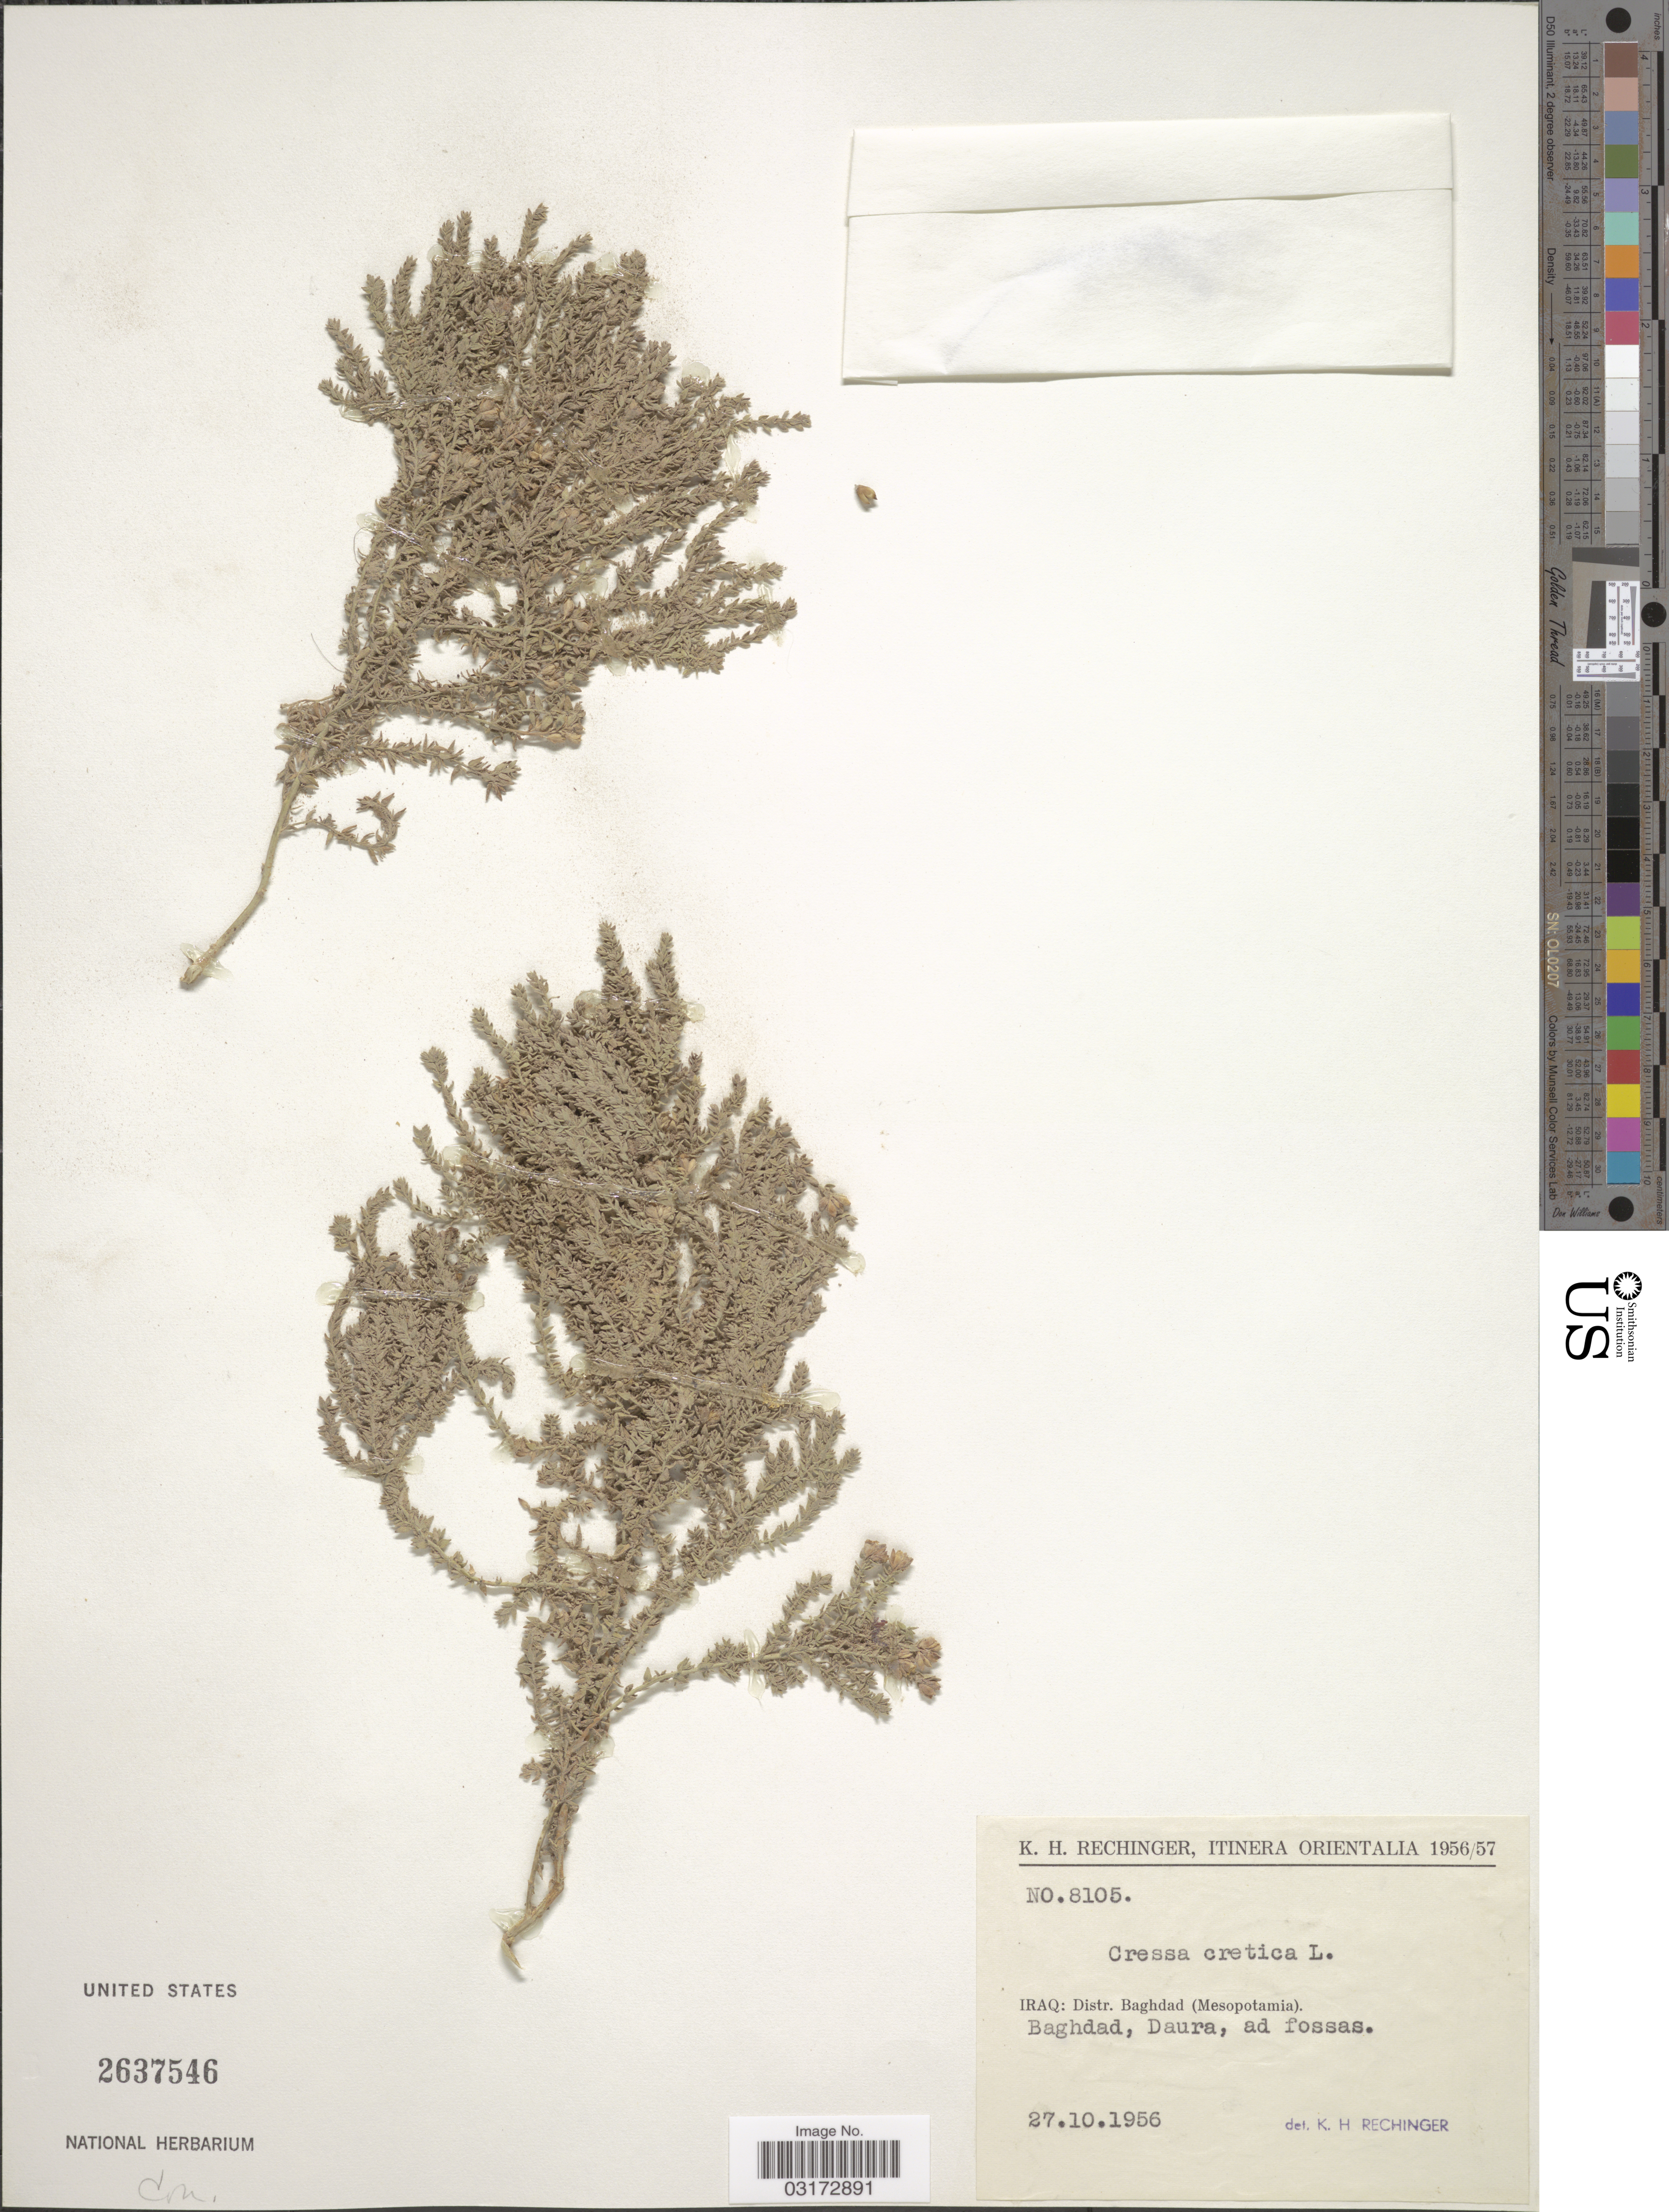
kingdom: Plantae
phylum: Tracheophyta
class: Magnoliopsida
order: Solanales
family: Convolvulaceae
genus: Cressa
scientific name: Cressa cretica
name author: L.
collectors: K. H. Rechinger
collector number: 8105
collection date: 1956-10-27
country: Iraq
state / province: Baghdad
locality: Itinera Orientalia, Distr. Baghdad (Mesopotamia), Baghdad, Daura, ad fossas.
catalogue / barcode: US 2637546